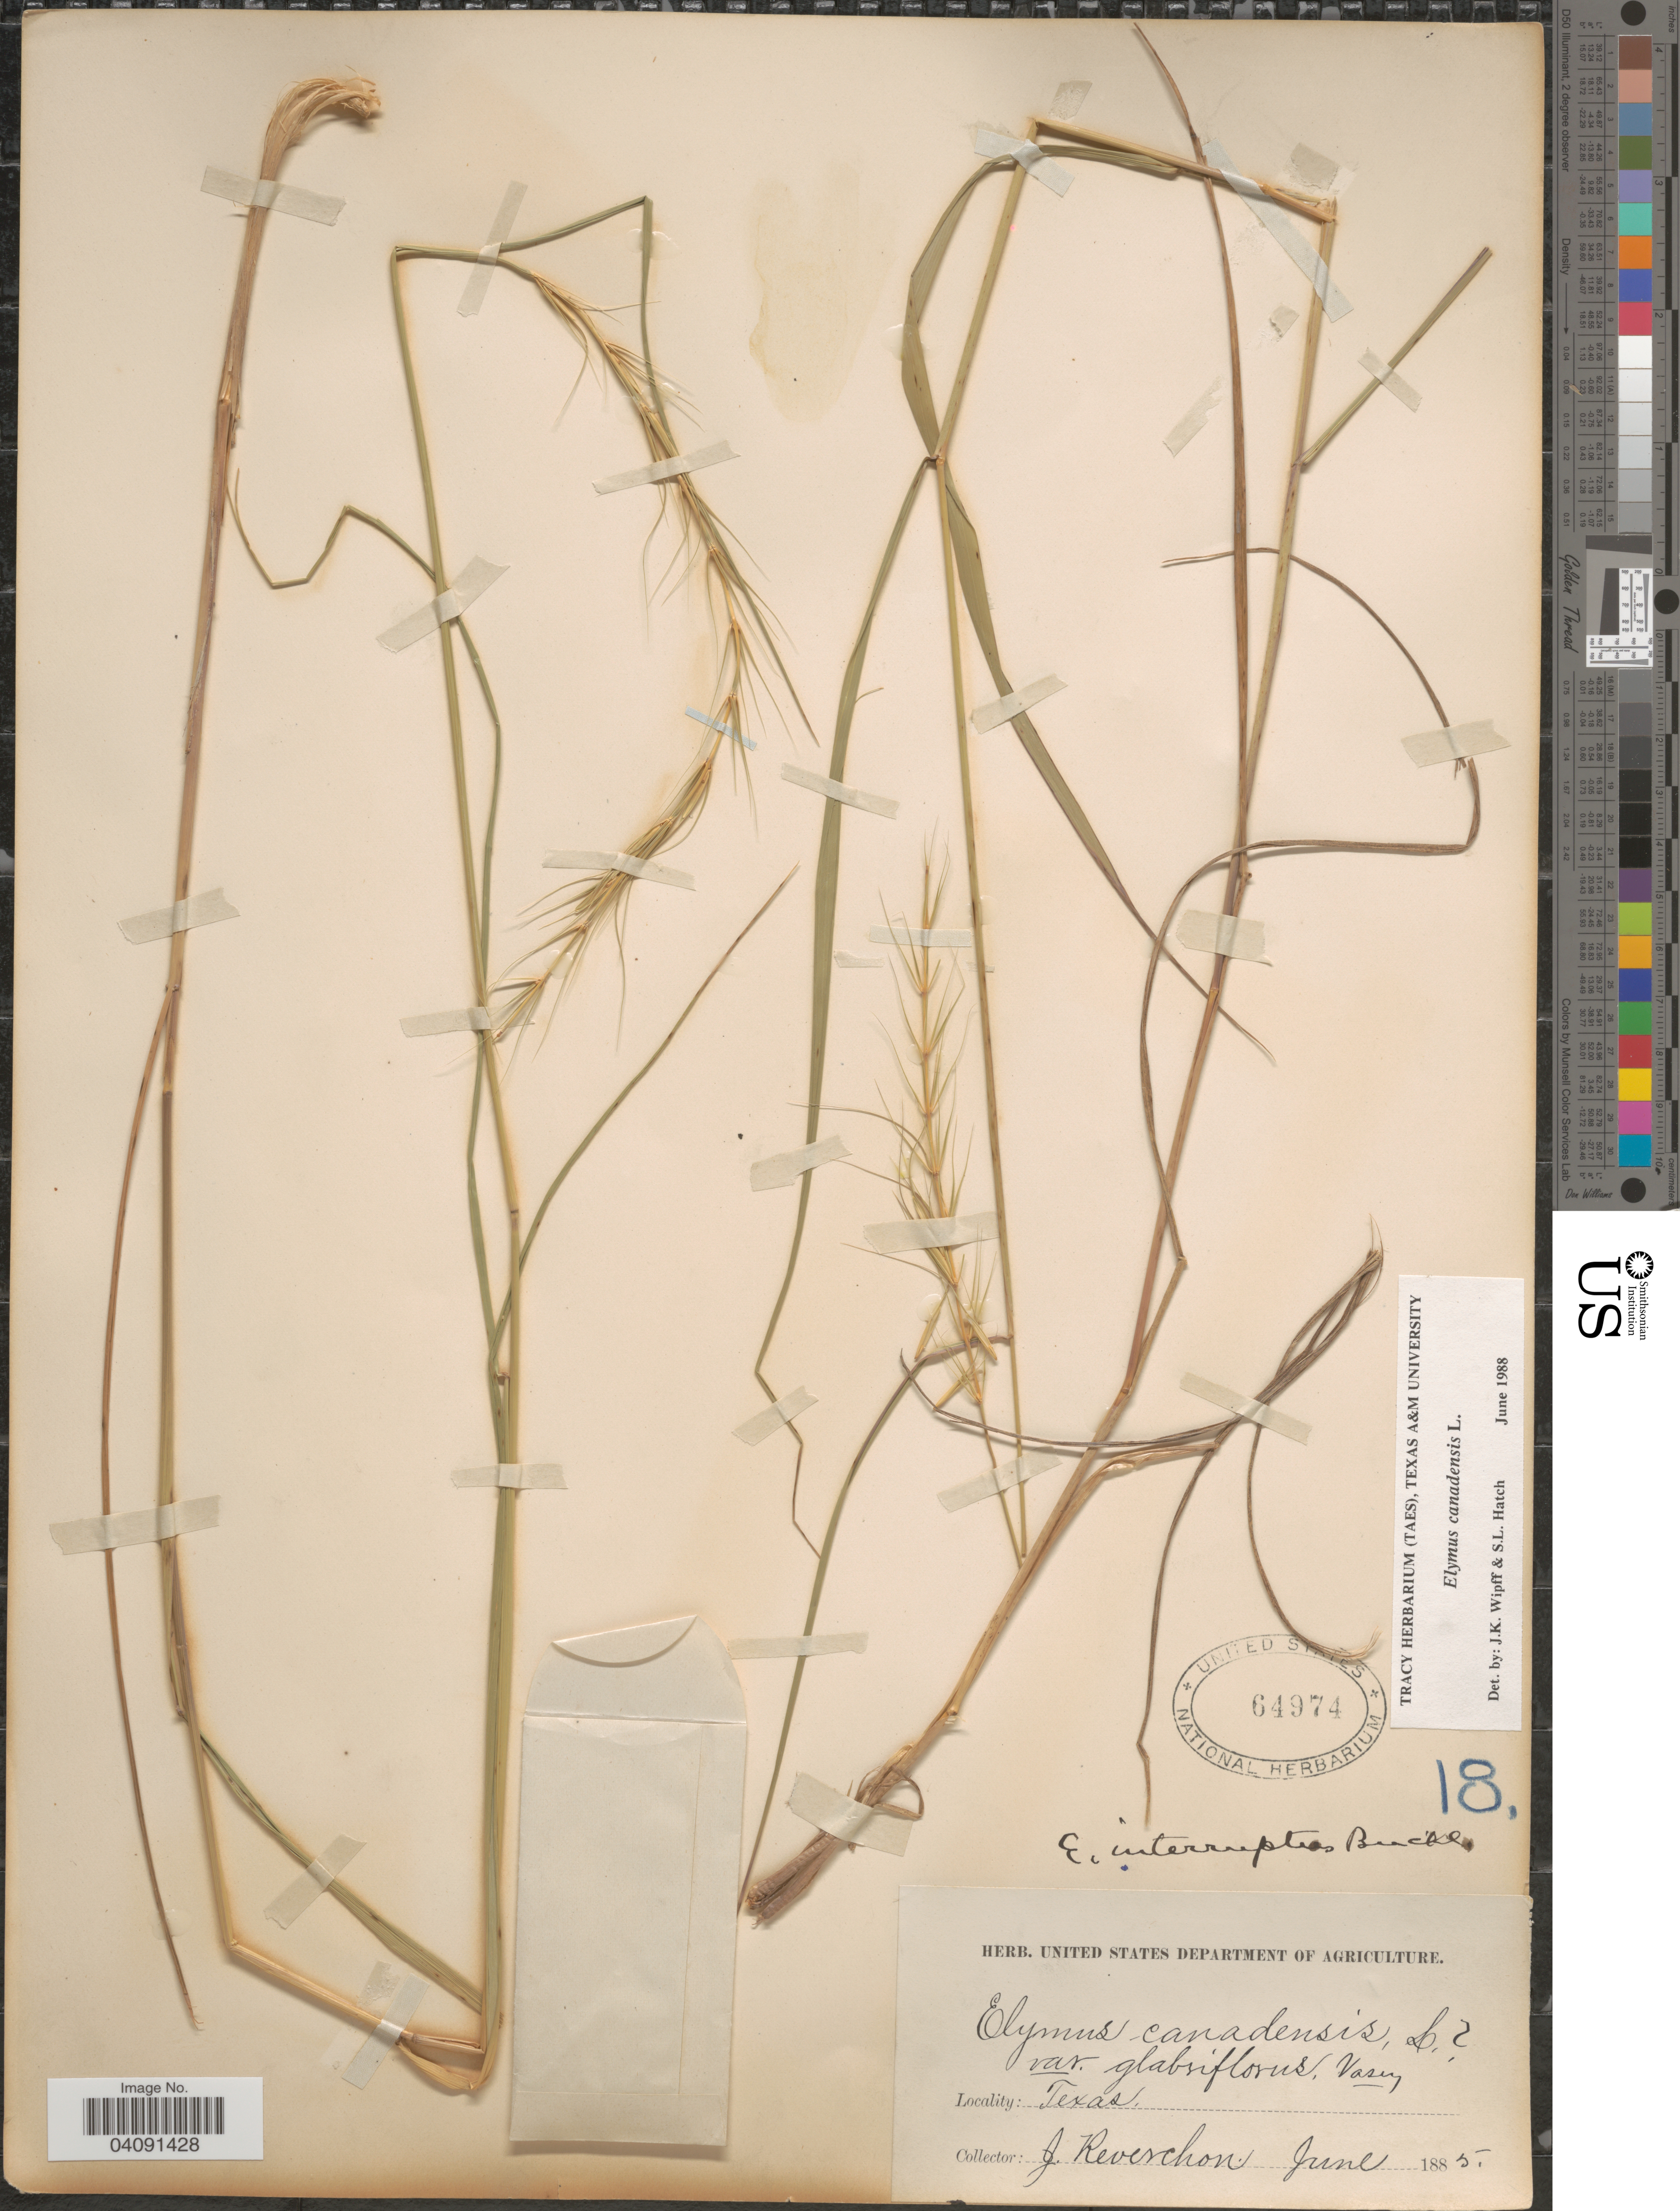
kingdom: Plantae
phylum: Tracheophyta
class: Liliopsida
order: Poales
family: Poaceae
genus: Elymus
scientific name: Elymus canadensis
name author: L.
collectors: J. Reverchon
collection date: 1885-06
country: United States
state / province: Texas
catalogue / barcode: US 64974